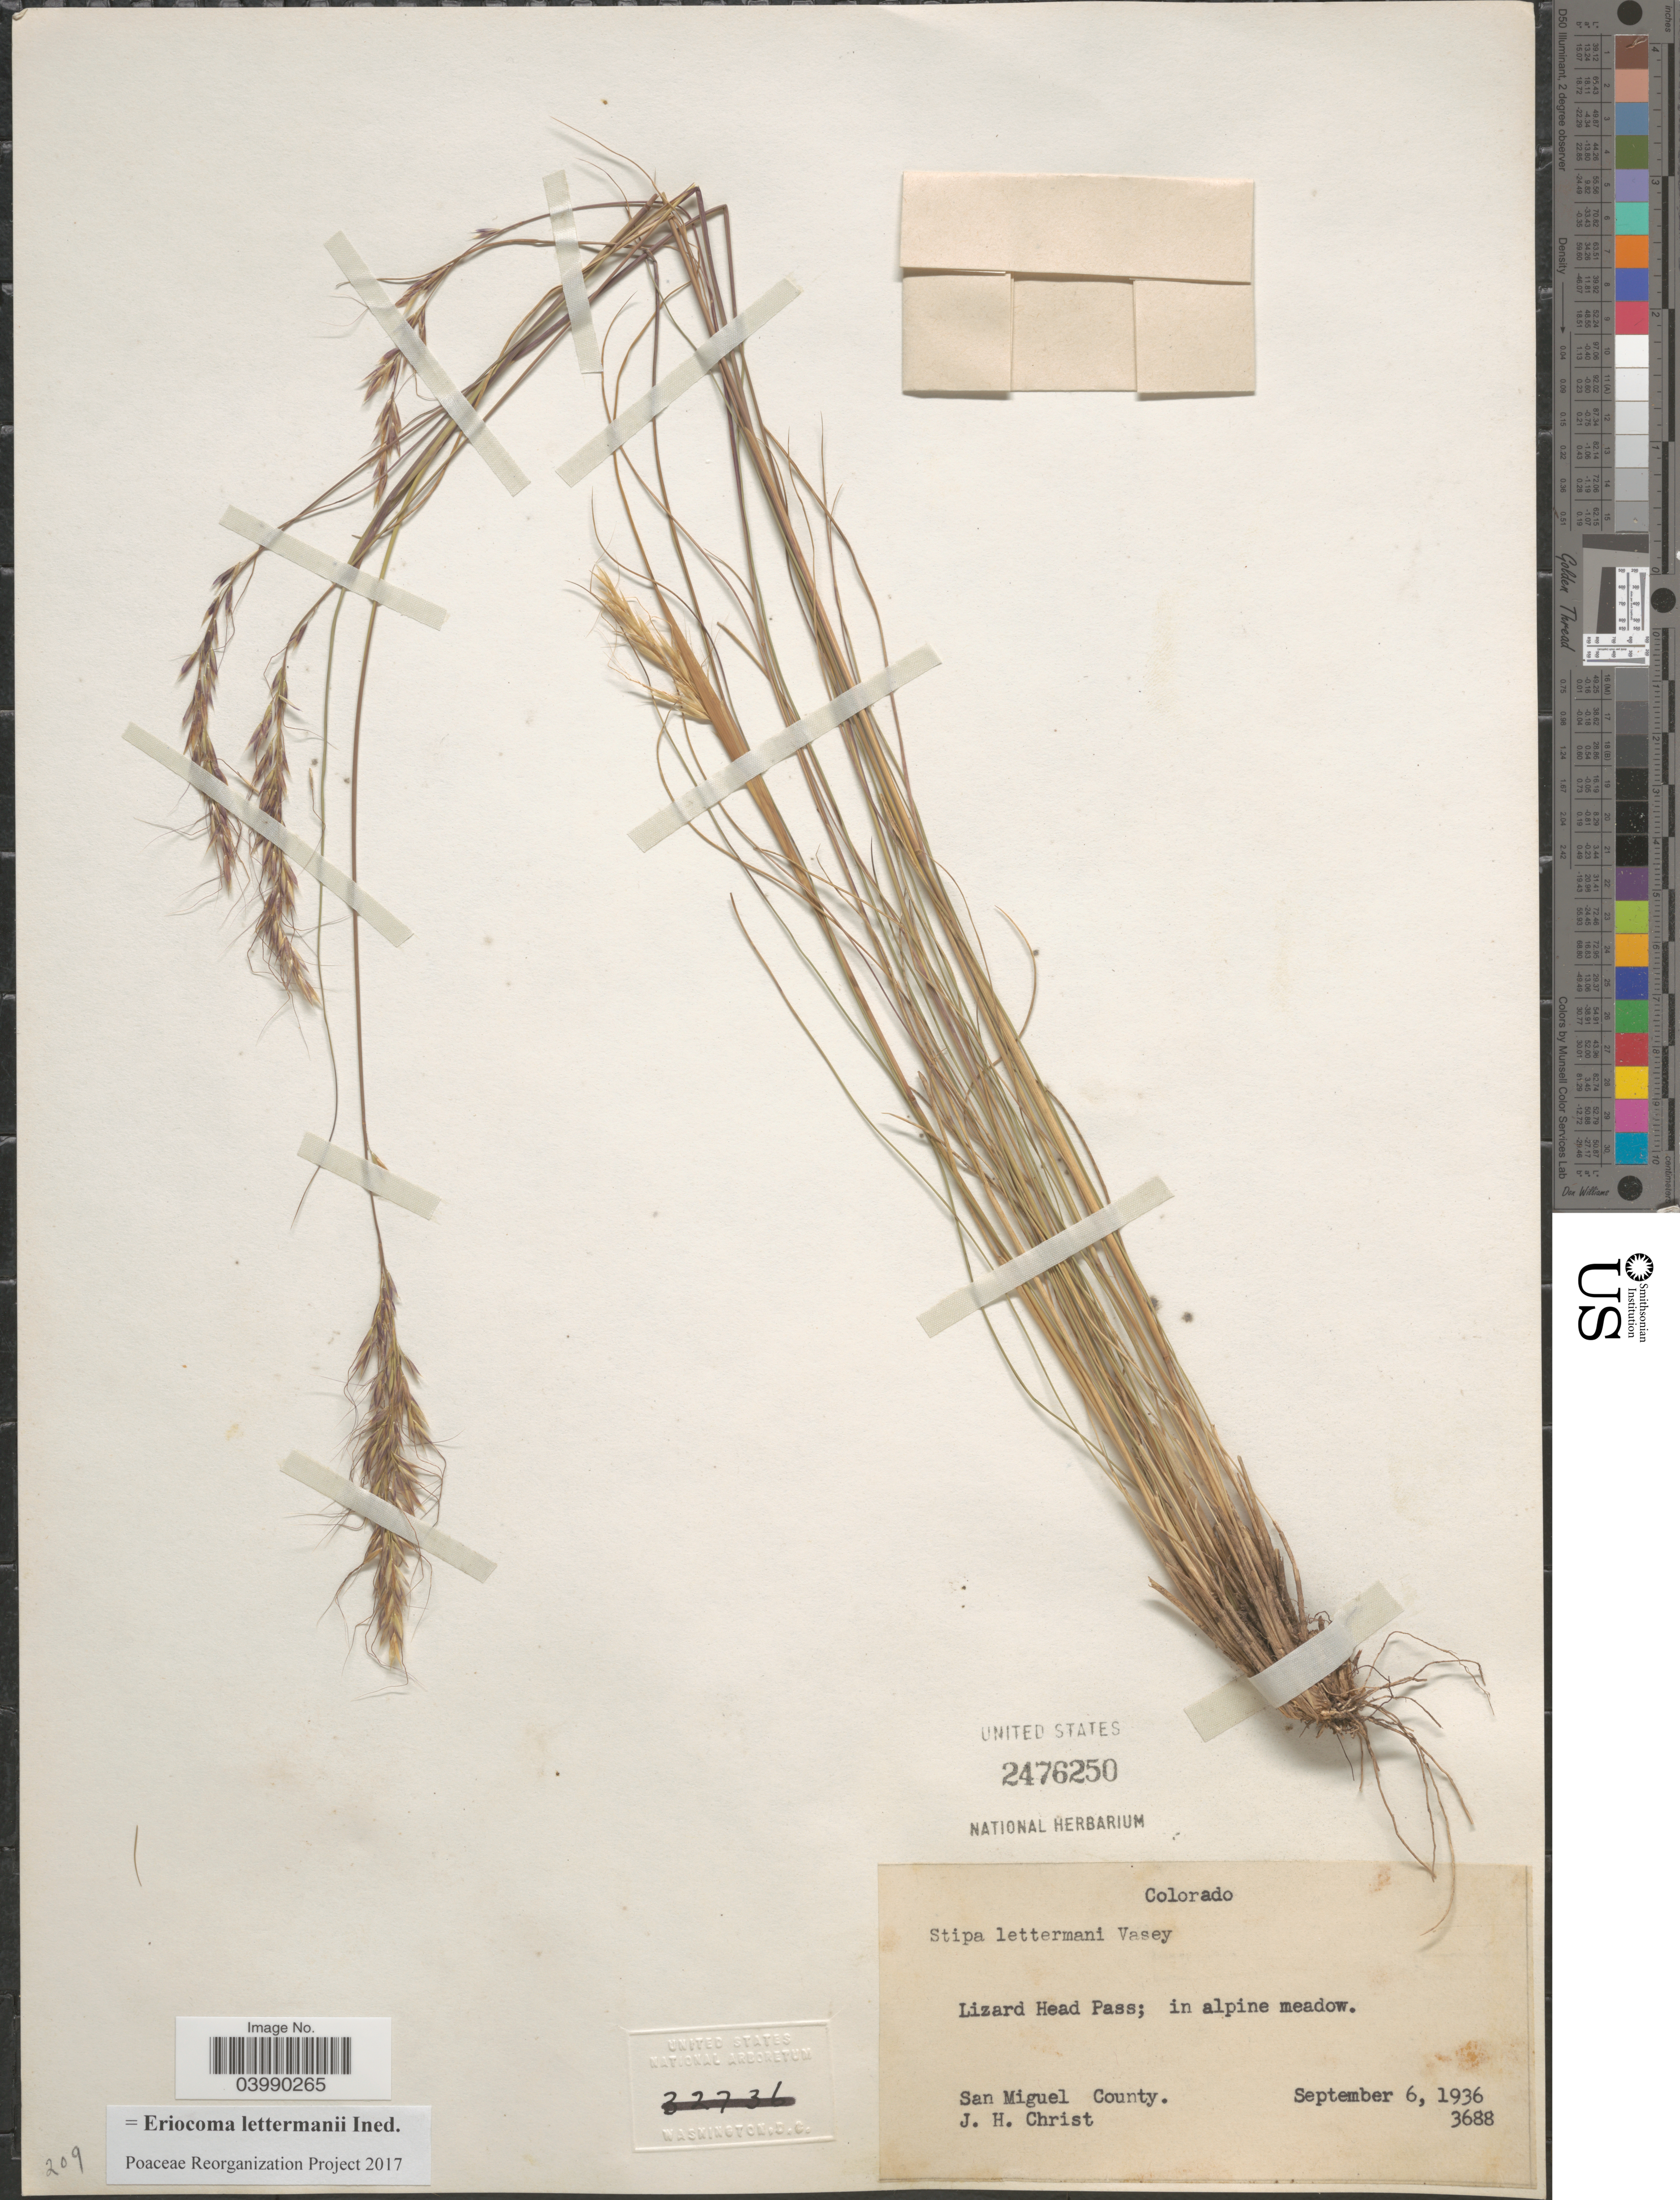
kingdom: Plantae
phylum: Tracheophyta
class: Liliopsida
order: Poales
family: Poaceae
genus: Eriocoma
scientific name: Eriocoma lettermanii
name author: (Vasey) Romasch.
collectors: J. H. Christ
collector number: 3688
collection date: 1936-09-06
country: United States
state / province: Colorado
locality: Lizard Head Pass. San Miguel County.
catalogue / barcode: US 2476250